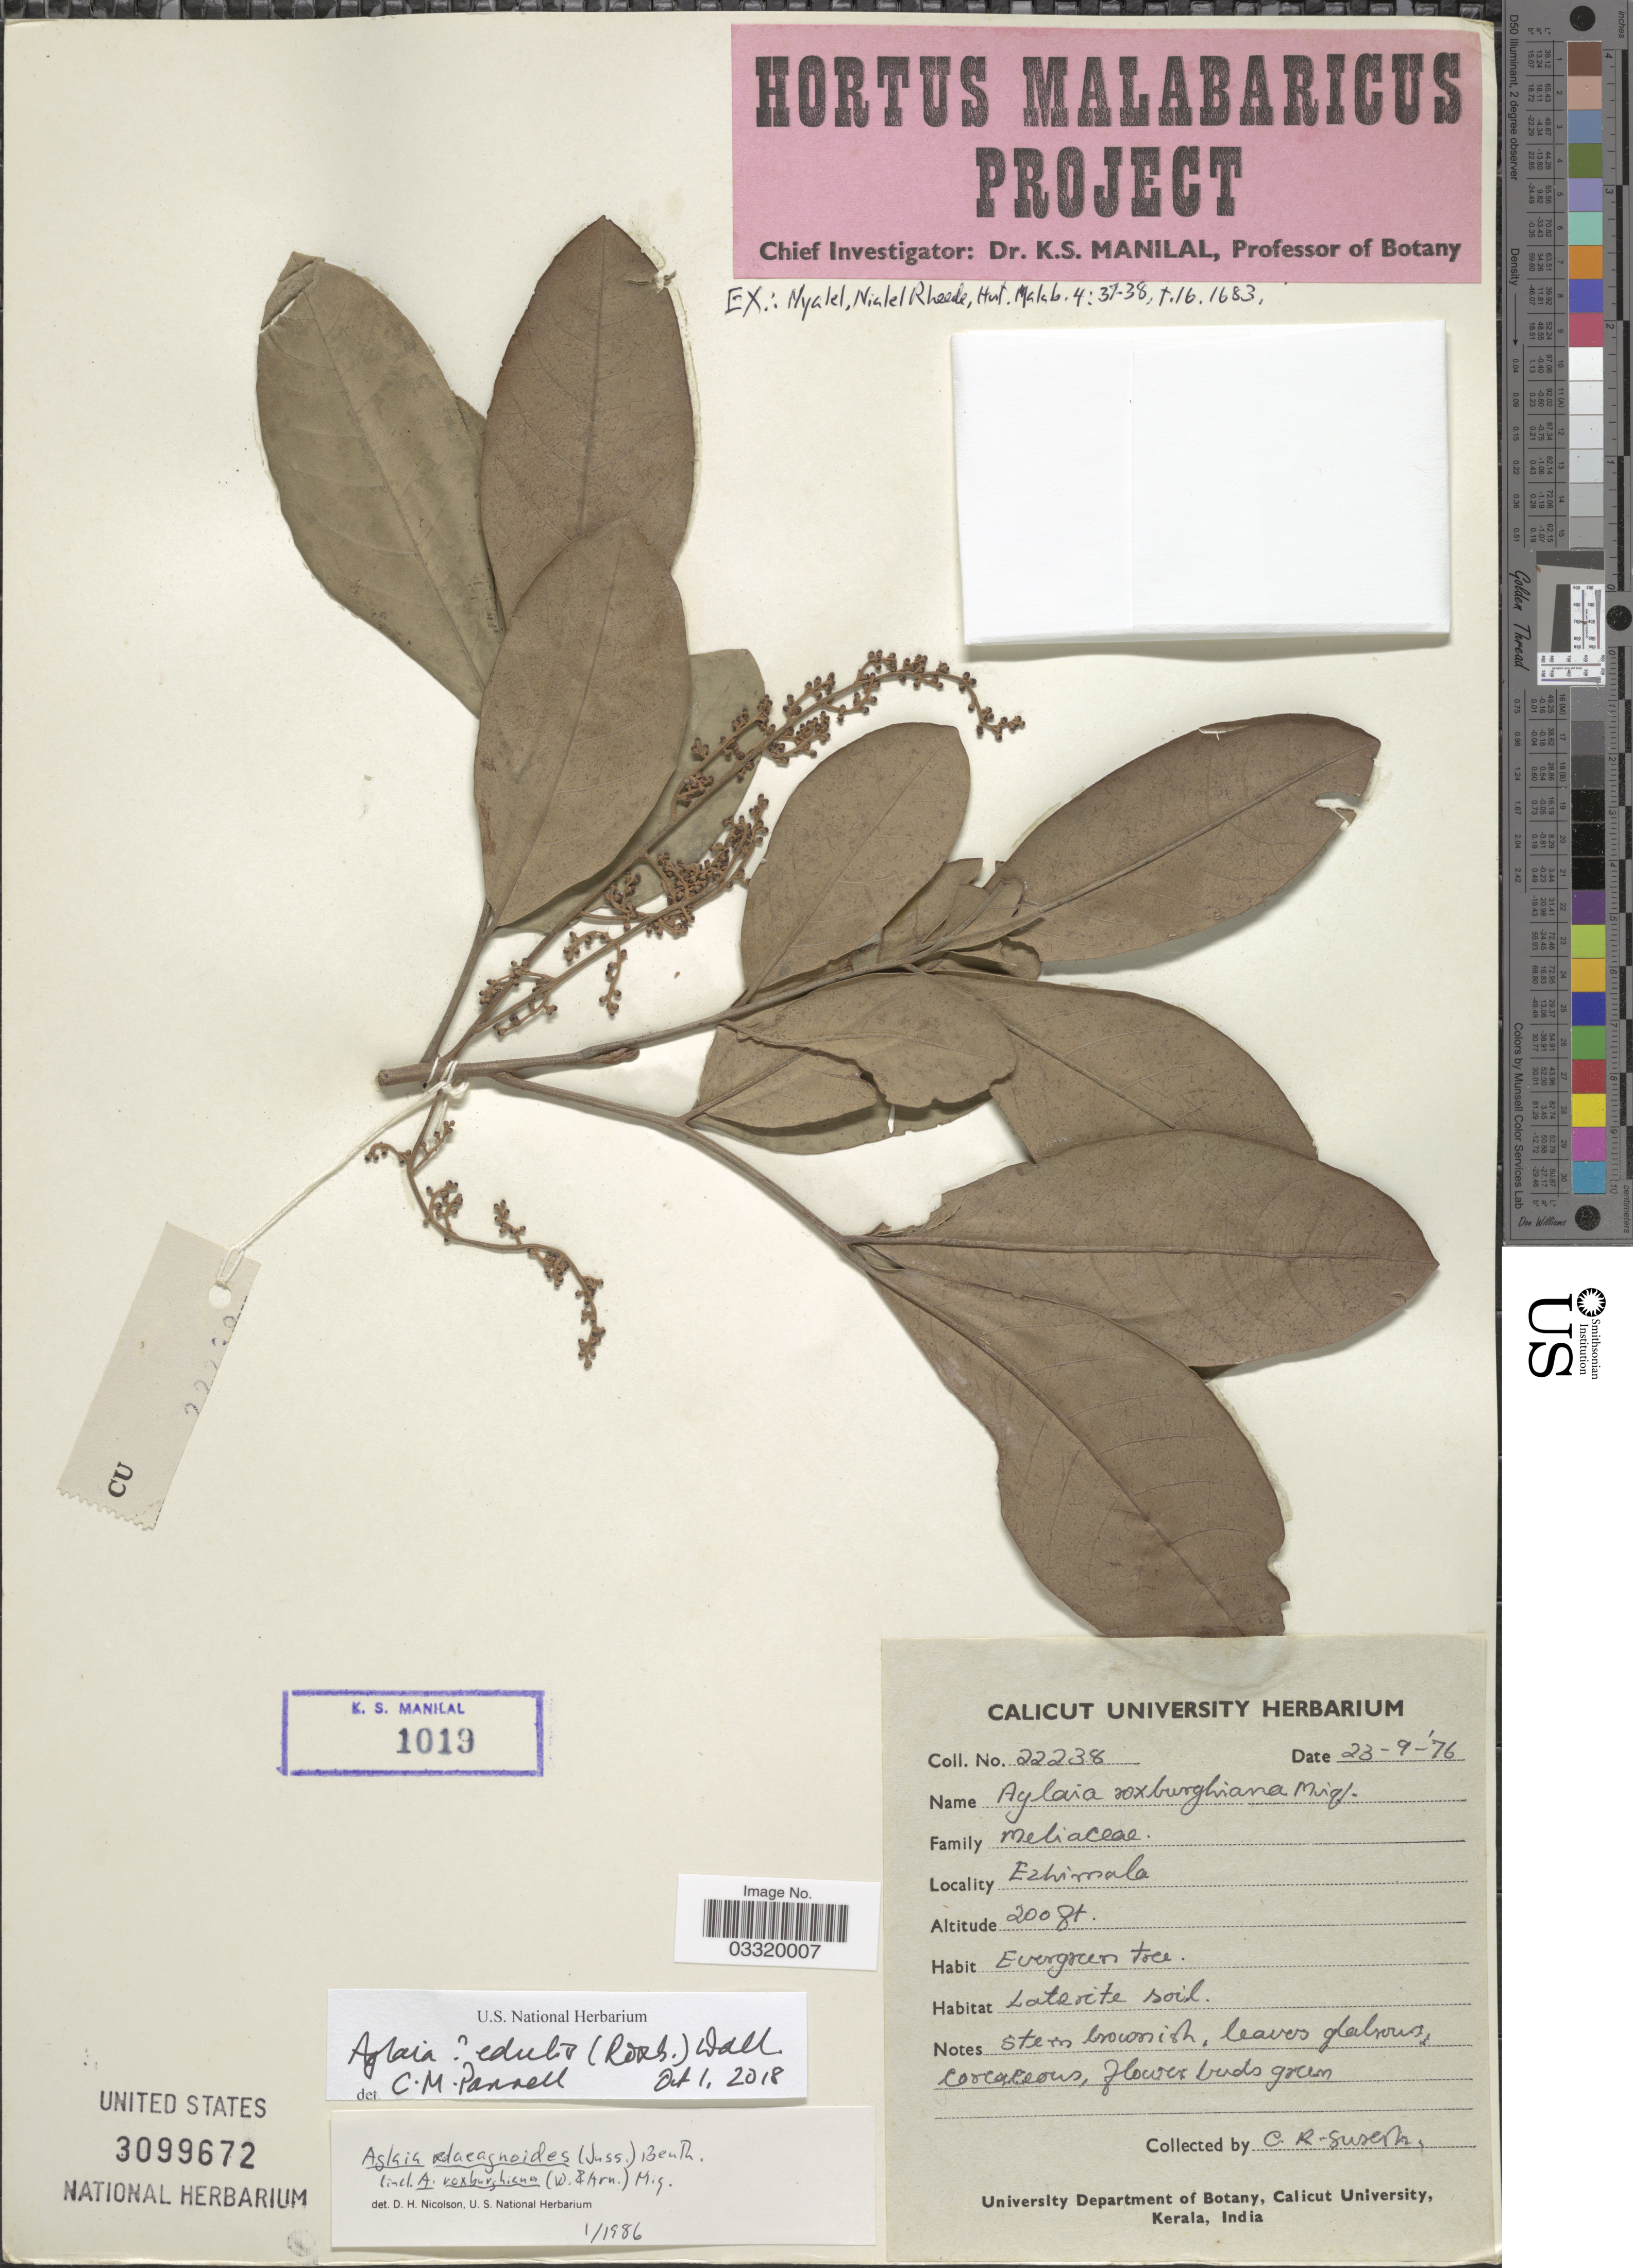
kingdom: Plantae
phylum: Tracheophyta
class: Magnoliopsida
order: Sapindales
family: Meliaceae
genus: Aglaia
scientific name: Aglaia edulis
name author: (Roxb.) Wall.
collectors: C. Suresh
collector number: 22238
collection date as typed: Transcribed d/m/y: 23/9/76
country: India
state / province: Kerala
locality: Ezhimala.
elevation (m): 61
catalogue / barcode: US 3099672